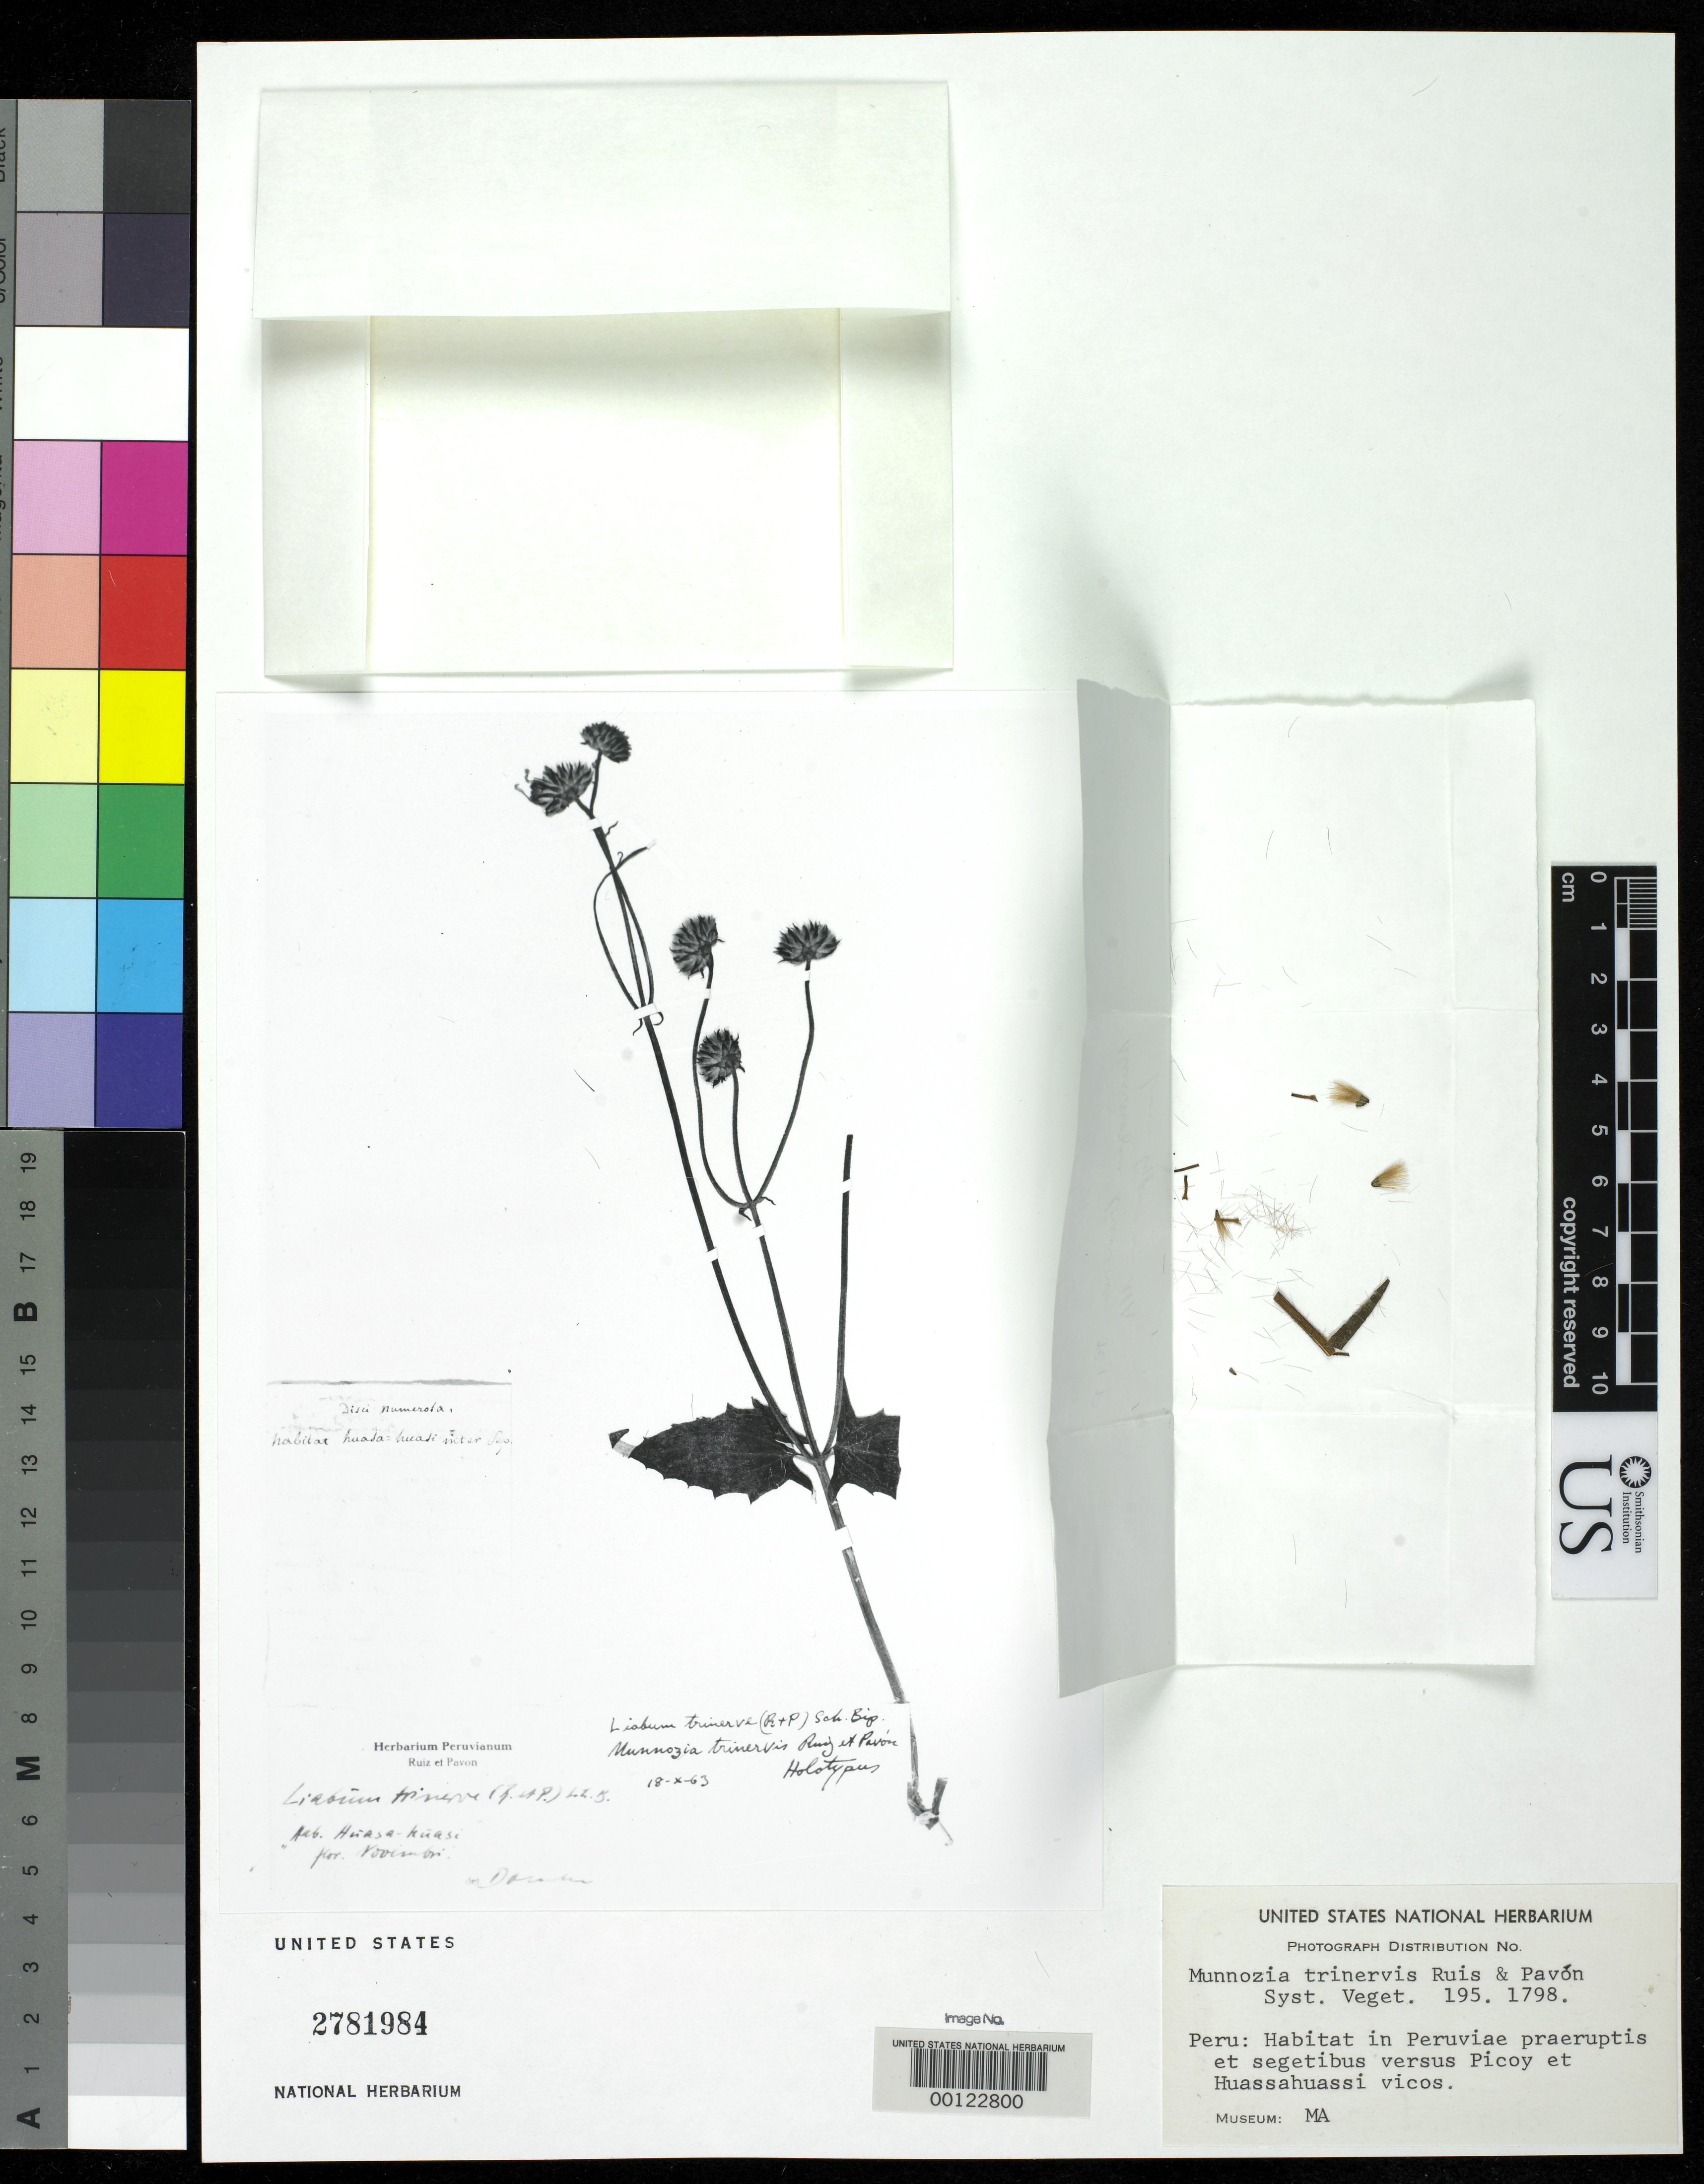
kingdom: Plantae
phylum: Tracheophyta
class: Magnoliopsida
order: Asterales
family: Asteraceae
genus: Munnozia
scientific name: Munnozia trinervis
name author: Ruiz & Pav.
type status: Type Fragment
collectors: H. Ruiz López & J. A. Pavón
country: Peru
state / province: Junín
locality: Picoy et Huassahuassi vicos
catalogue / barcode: US 2781984